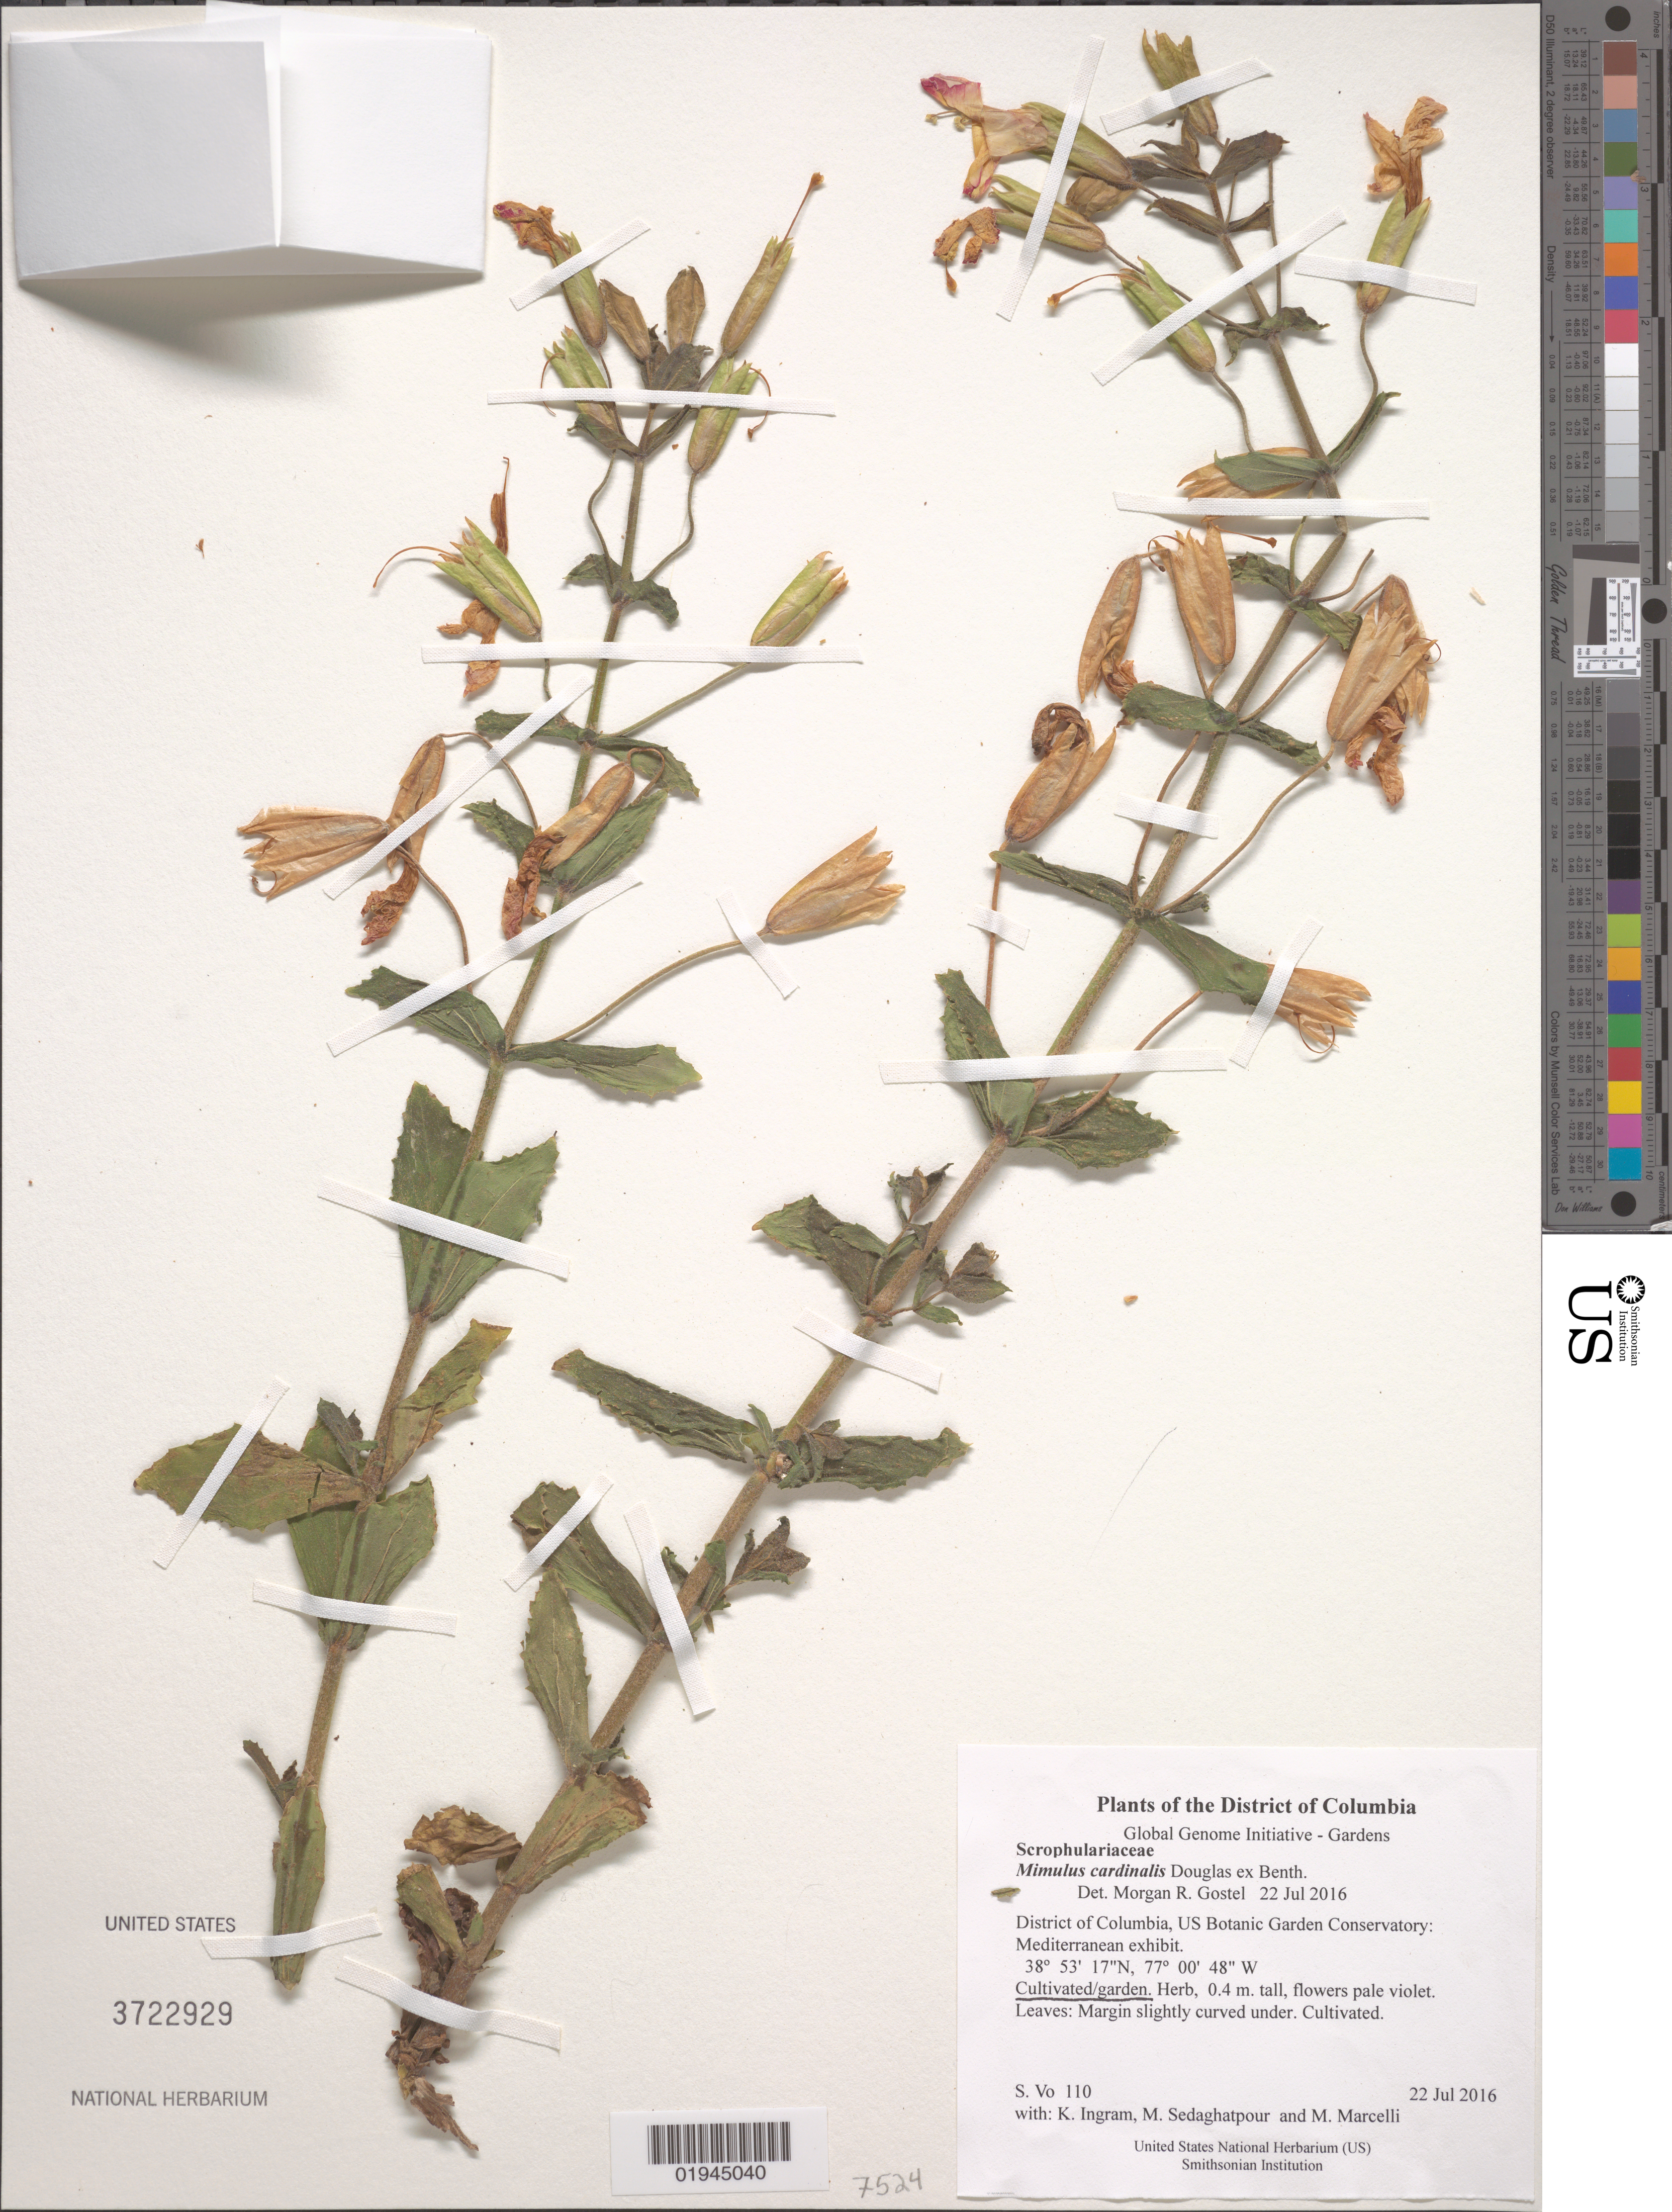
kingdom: Plantae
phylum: Tracheophyta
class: Magnoliopsida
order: Lamiales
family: Phrymaceae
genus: Mimulus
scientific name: Mimulus cardinalis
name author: Douglas ex Benth.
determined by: Gostel, Morgan R., (BRIT), Botanical Research Institute of Texas (UNITED STATES)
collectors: S. Vo, K. S. Ingram, M. Sedaghatpour & M. Marcelli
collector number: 110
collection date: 2016-07-22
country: United States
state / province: District of Columbia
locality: US Botanic Garden Conservatory: Mediterranean exhibit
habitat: Cultivated/garden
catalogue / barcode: US 3722929